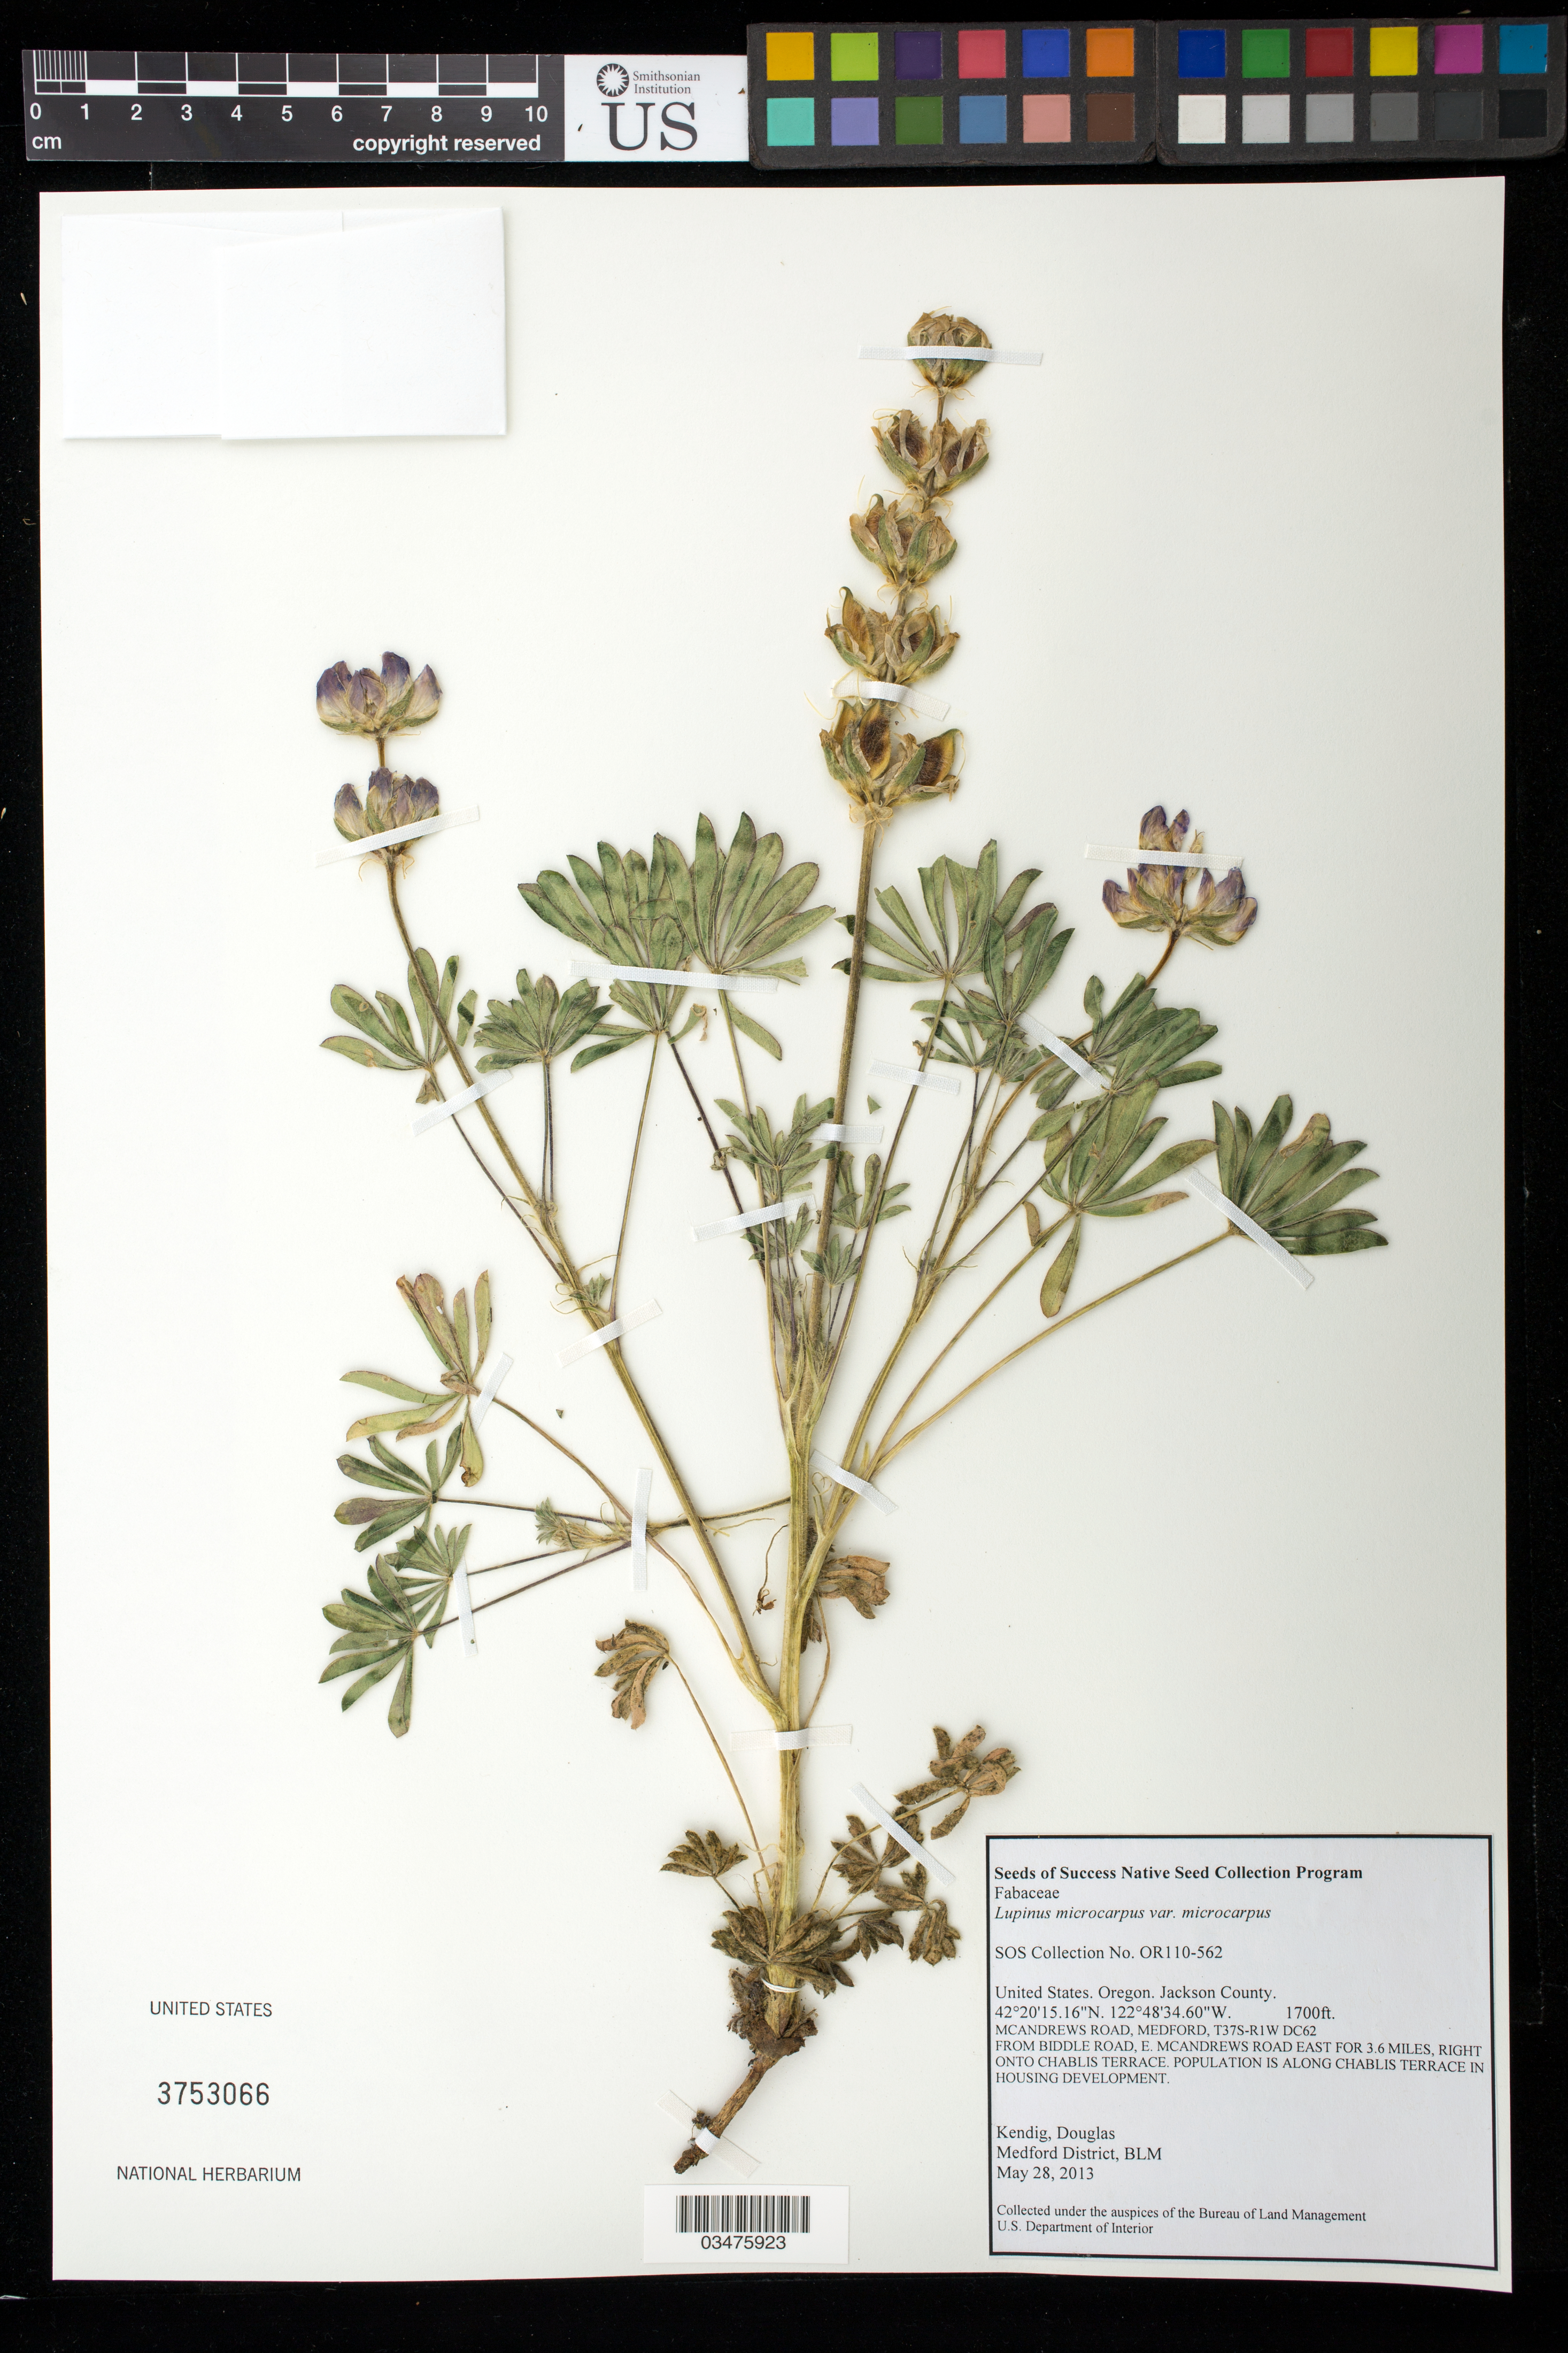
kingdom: Plantae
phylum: Tracheophyta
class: Magnoliopsida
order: Fabales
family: Fabaceae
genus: Lupinus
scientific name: Lupinus microcarpus var. microcarpus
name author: Sims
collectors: D. Kendig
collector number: OR110-562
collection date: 2013-05-28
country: United States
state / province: Oregon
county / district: Jackson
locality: McAndrews Road, Chablis Terrace. Medford.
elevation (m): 518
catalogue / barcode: US 3753066